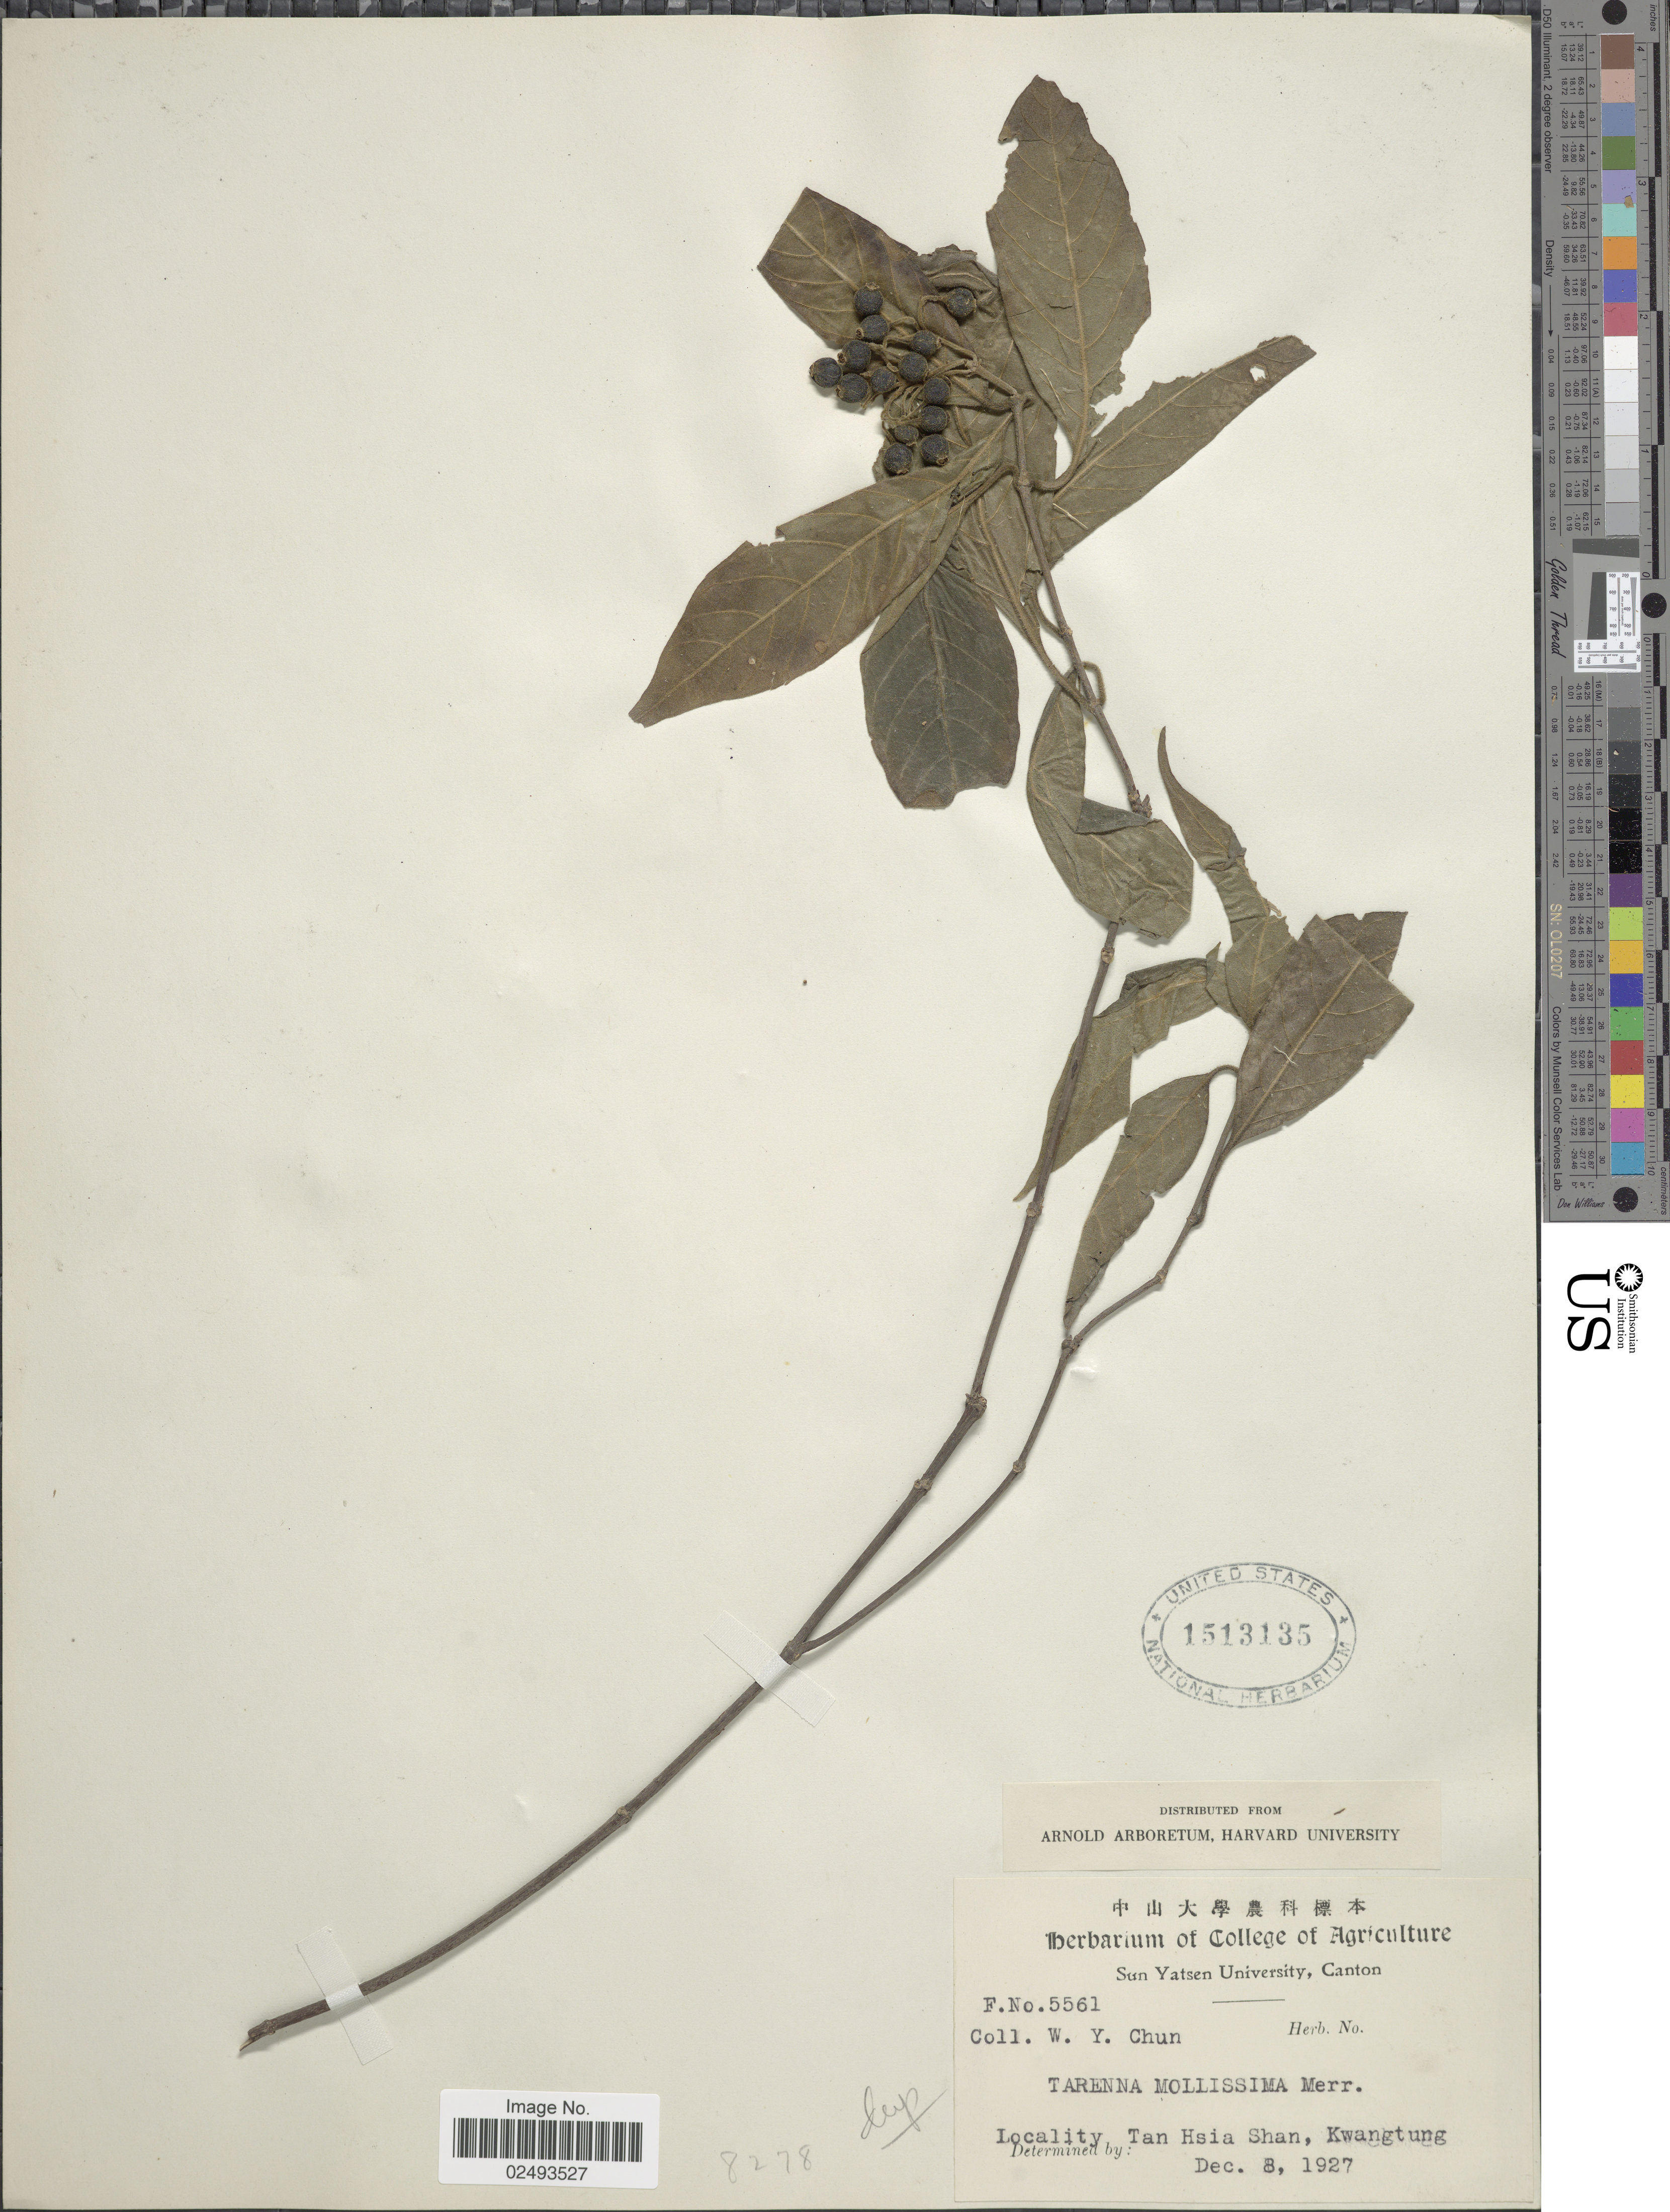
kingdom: Plantae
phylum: Tracheophyta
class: Magnoliopsida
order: Gentianales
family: Rubiaceae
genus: Tarenna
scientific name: Tarenna mollissima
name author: (Hook. & Arn.) B.L. Rob.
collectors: W. Y. Chun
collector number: F5561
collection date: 1927-12-08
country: China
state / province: Guangdong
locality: Tan Hsia Shan, Kwangtung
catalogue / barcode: US 1513135